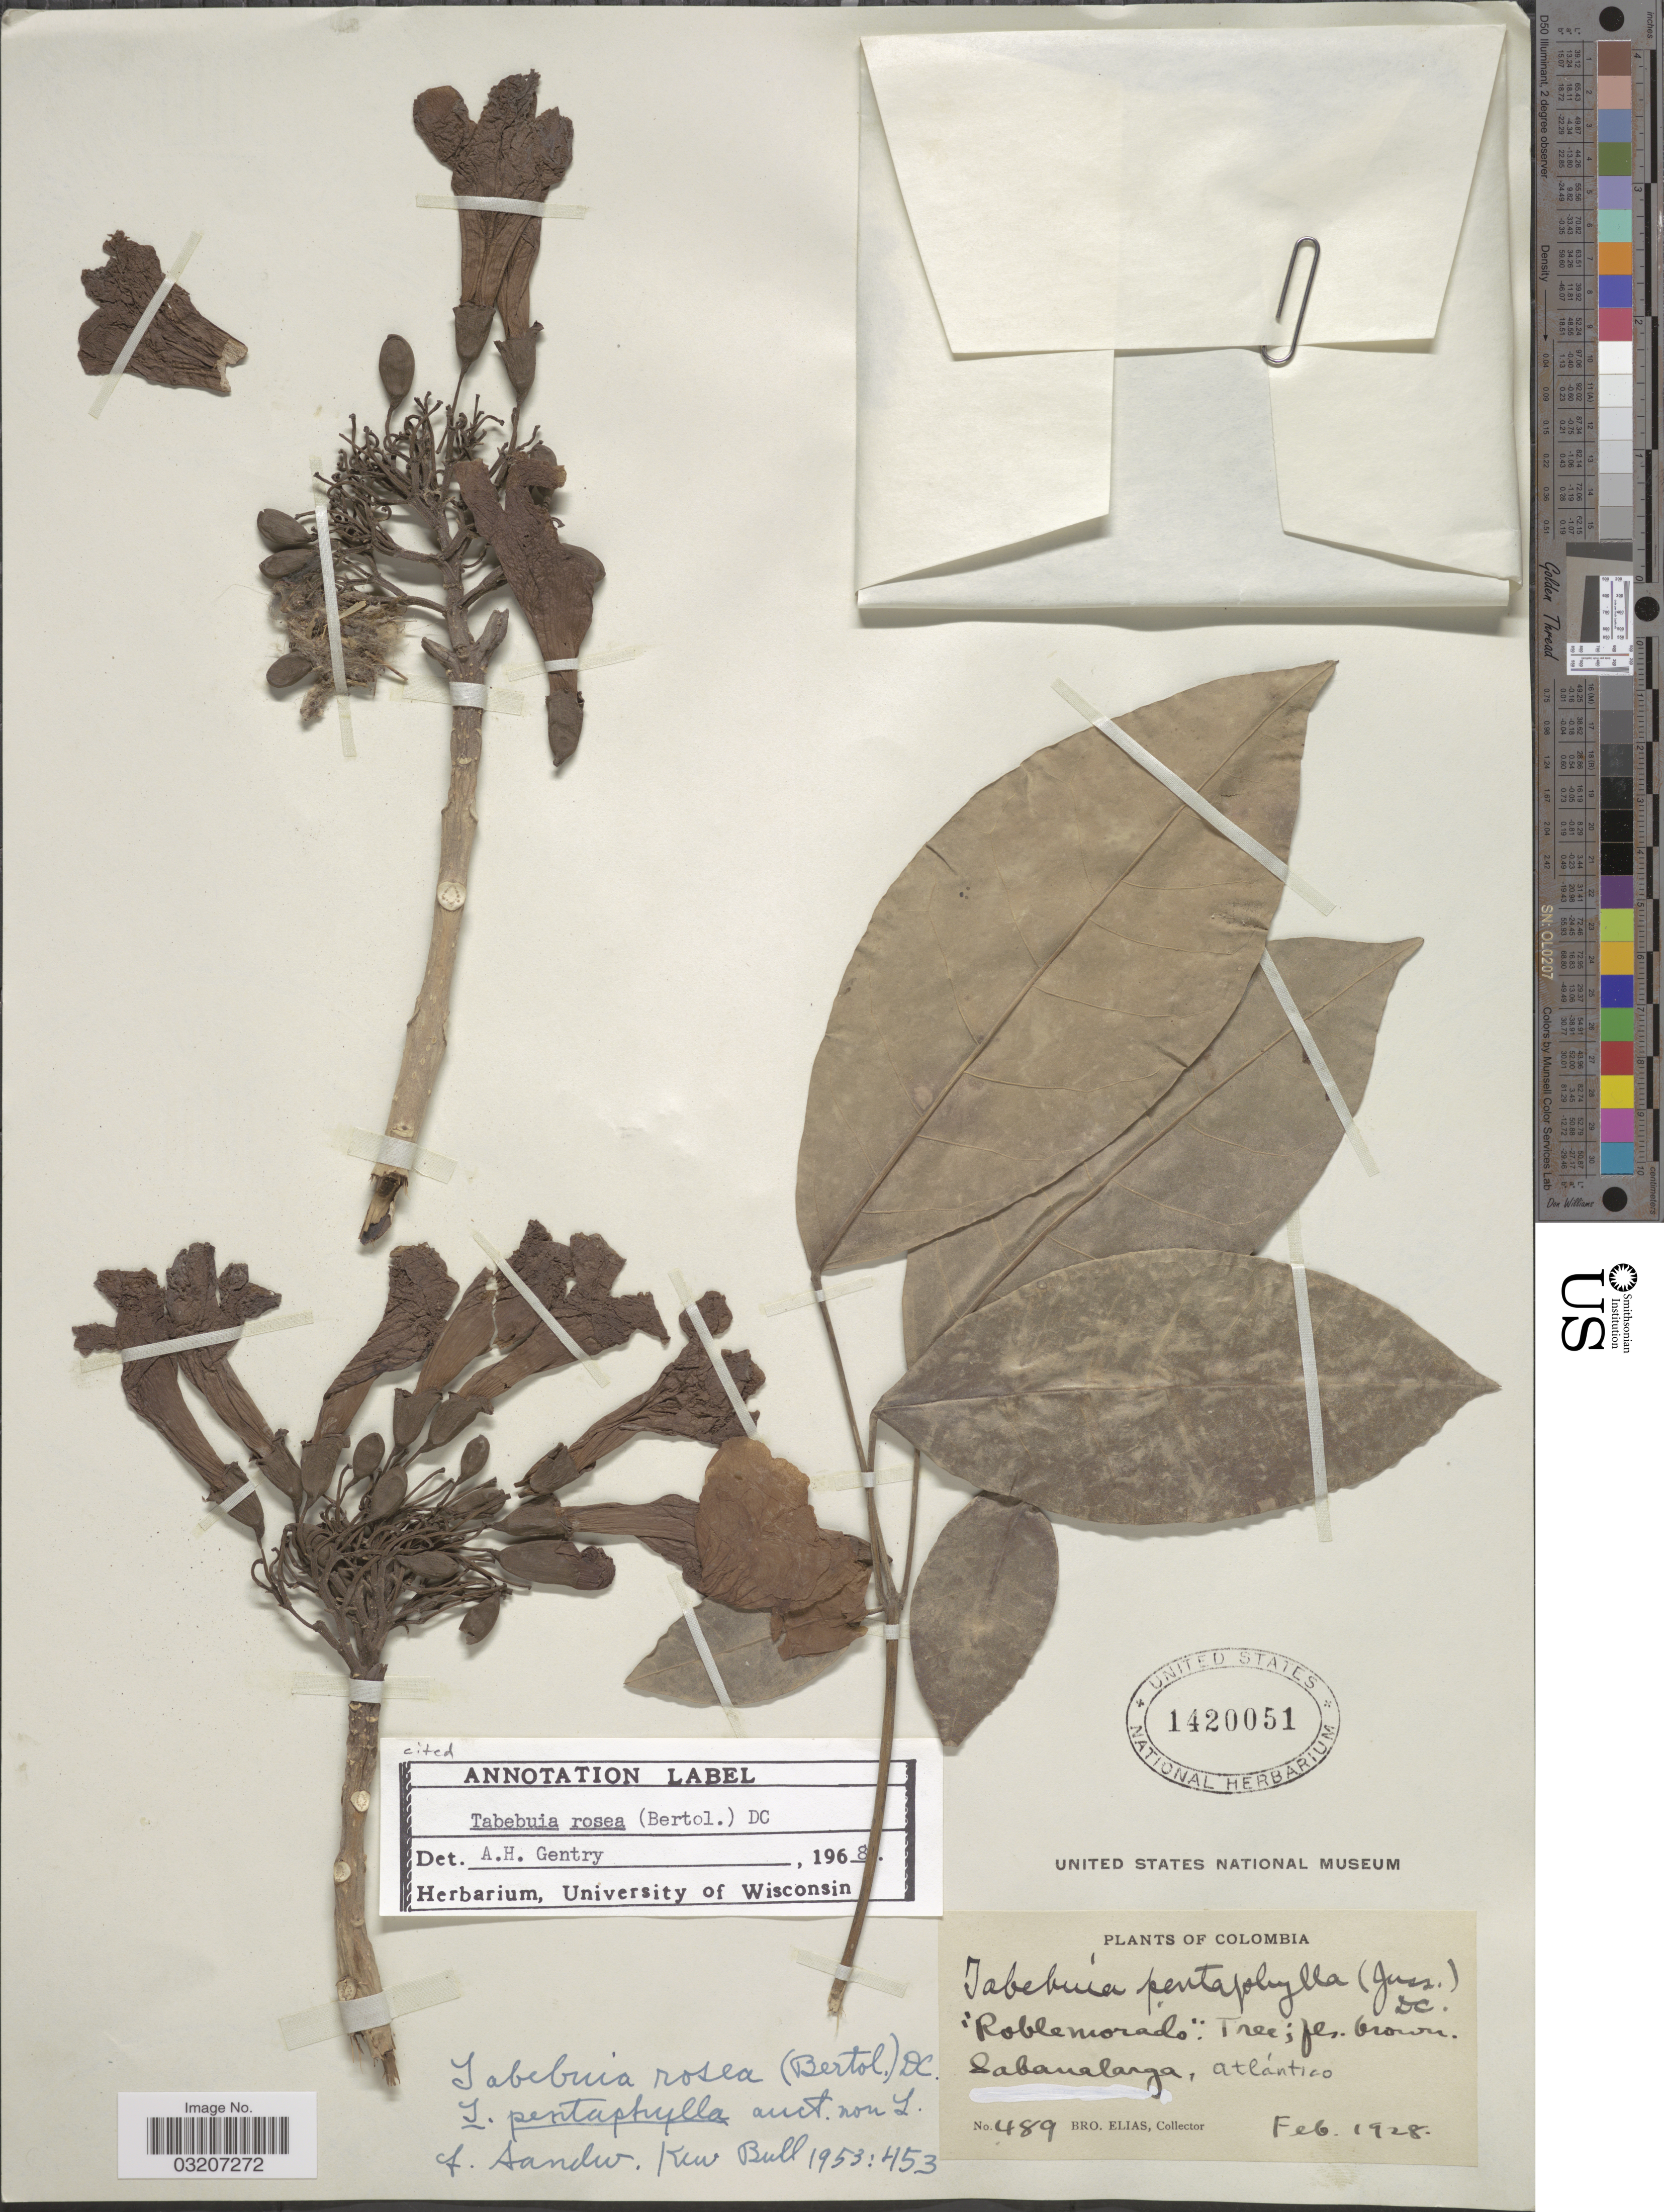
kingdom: Plantae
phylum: Tracheophyta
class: Magnoliopsida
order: Lamiales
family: Bignoniaceae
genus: Tabebuia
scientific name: Tabebuia rosea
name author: (Bertol.) DC.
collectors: Bro. Elias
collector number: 489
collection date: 1928-02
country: Colombia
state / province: Atlántico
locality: Sabanalarga.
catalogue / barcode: US 1420051